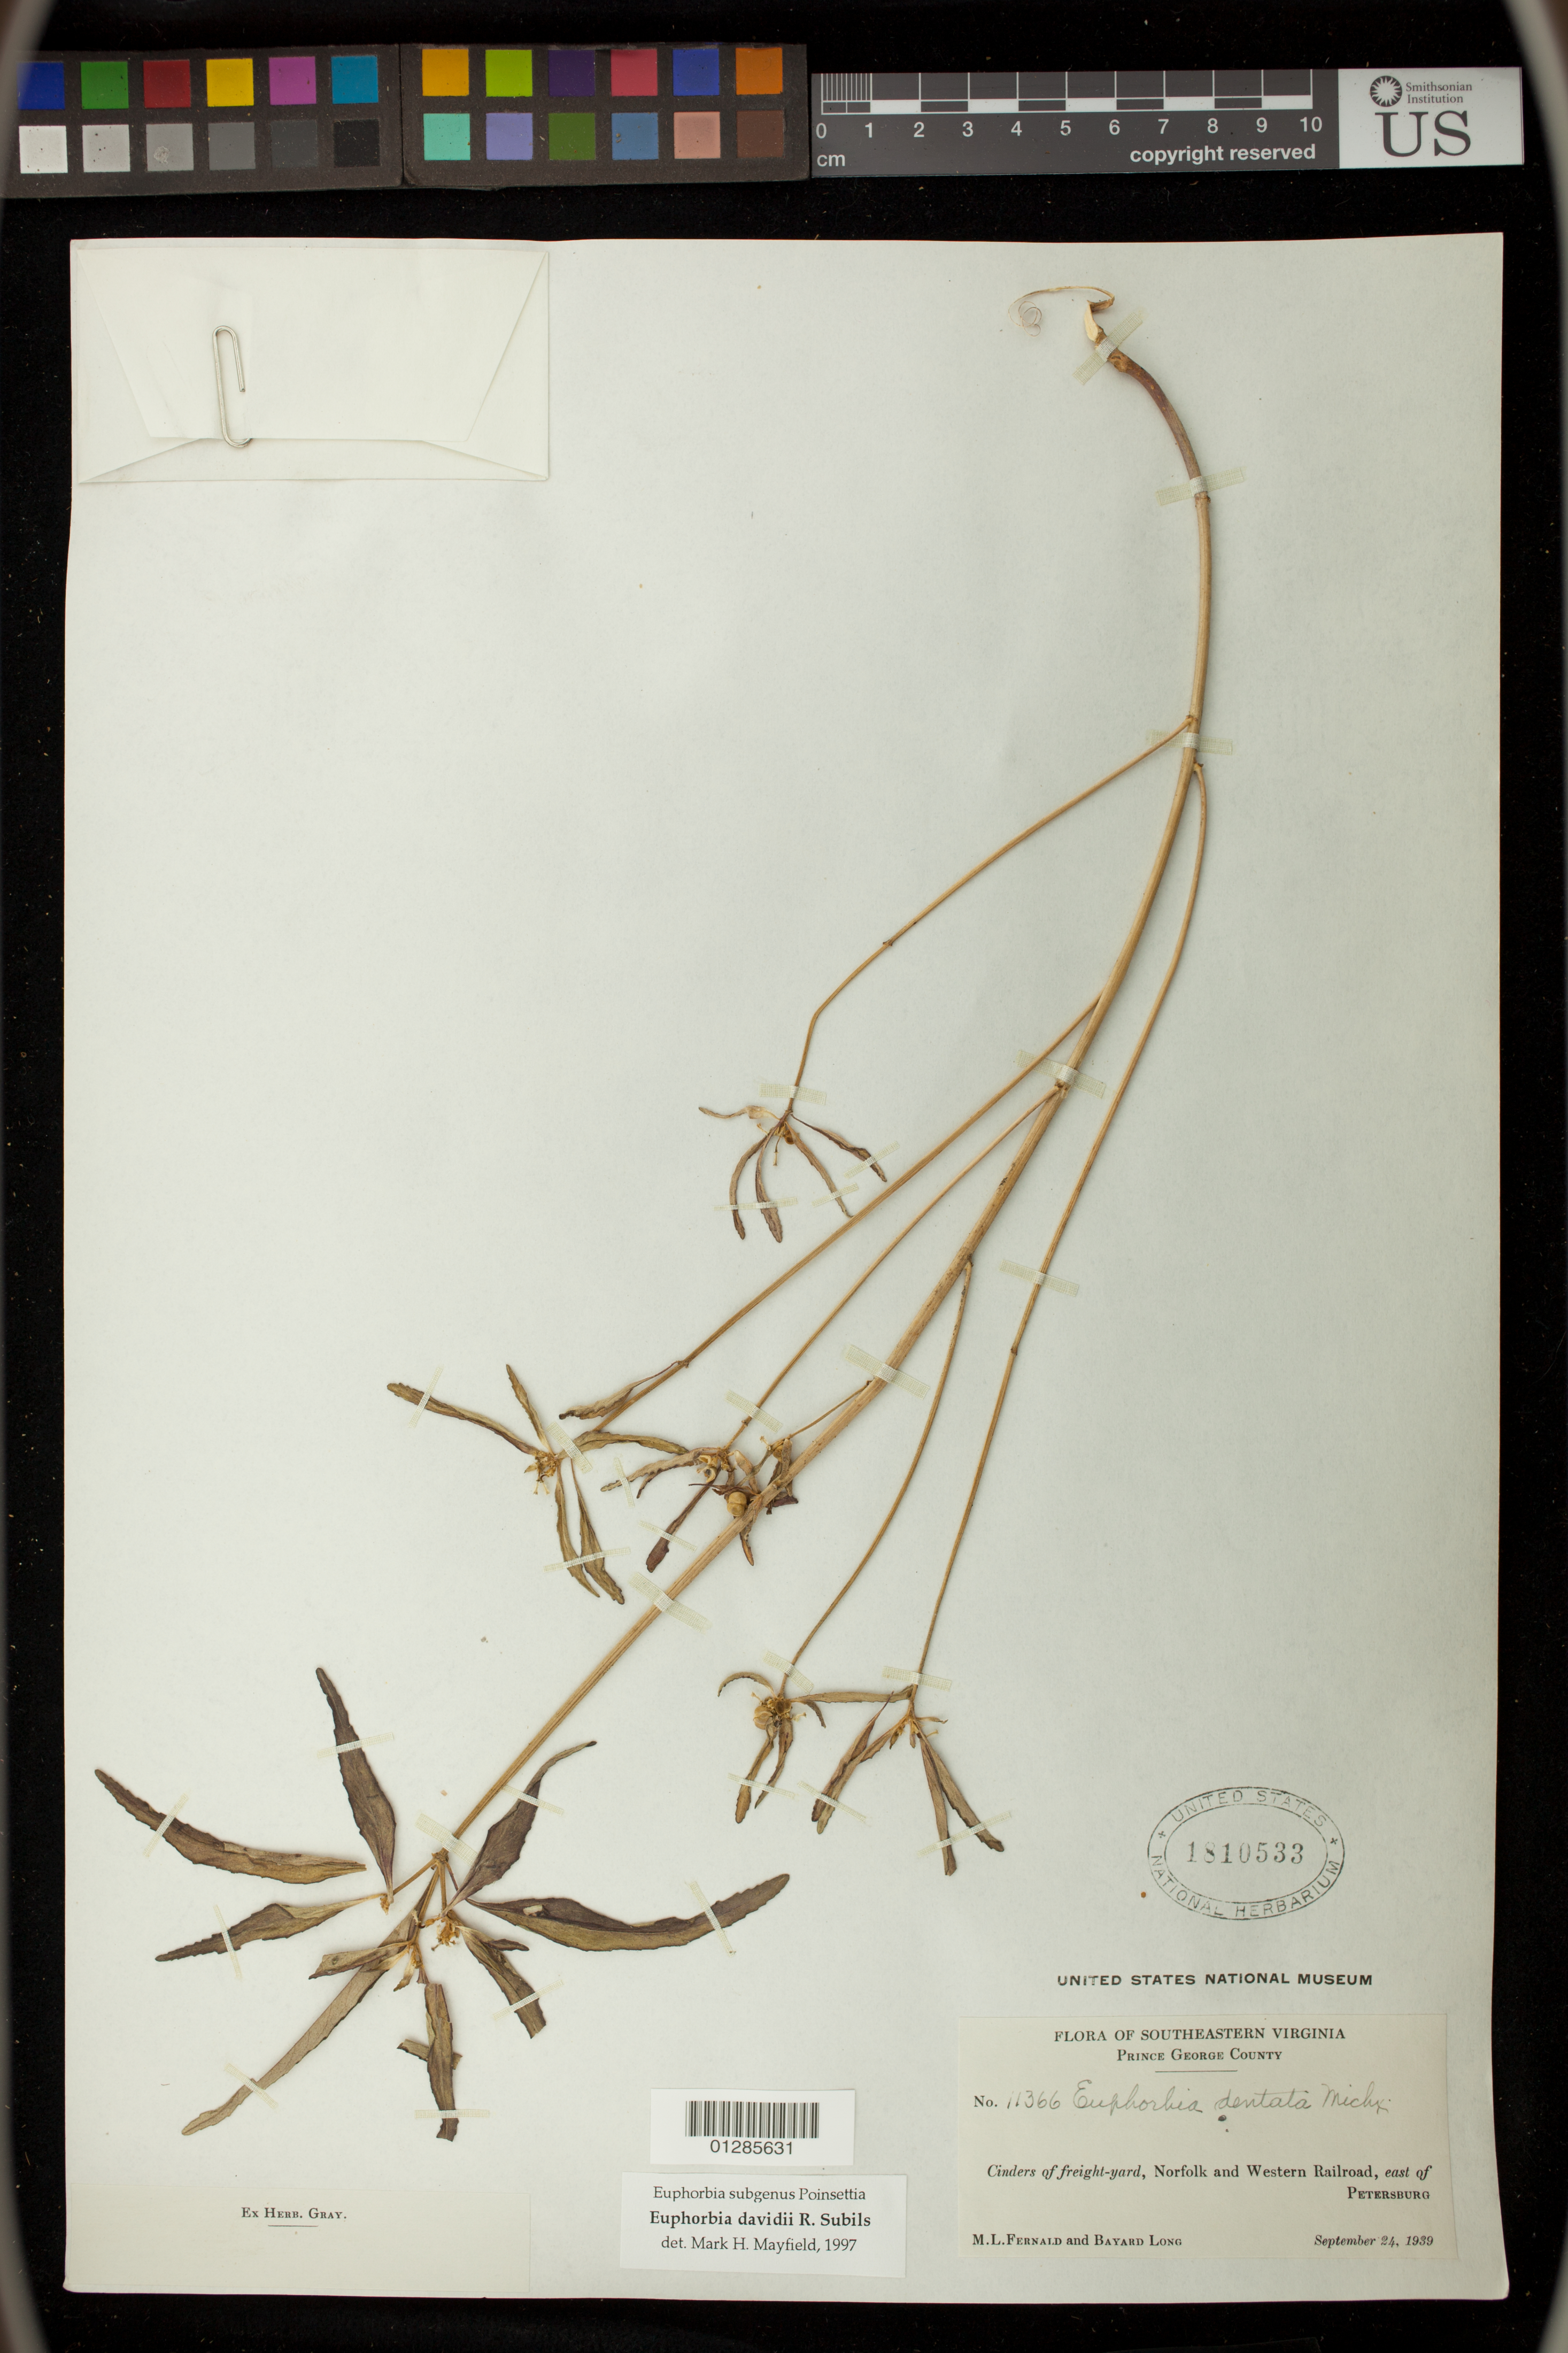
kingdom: Plantae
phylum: Tracheophyta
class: Magnoliopsida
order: Malpighiales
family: Euphorbiaceae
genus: Euphorbia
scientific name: Euphorbia davidii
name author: Subils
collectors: M. L. Fernald & B. Long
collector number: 11366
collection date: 1939-09-24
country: United States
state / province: Virginia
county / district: Prince George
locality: Cinders of freight-yard, Norfolk and Western Railroad, east of Petersburg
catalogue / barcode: US 1810533